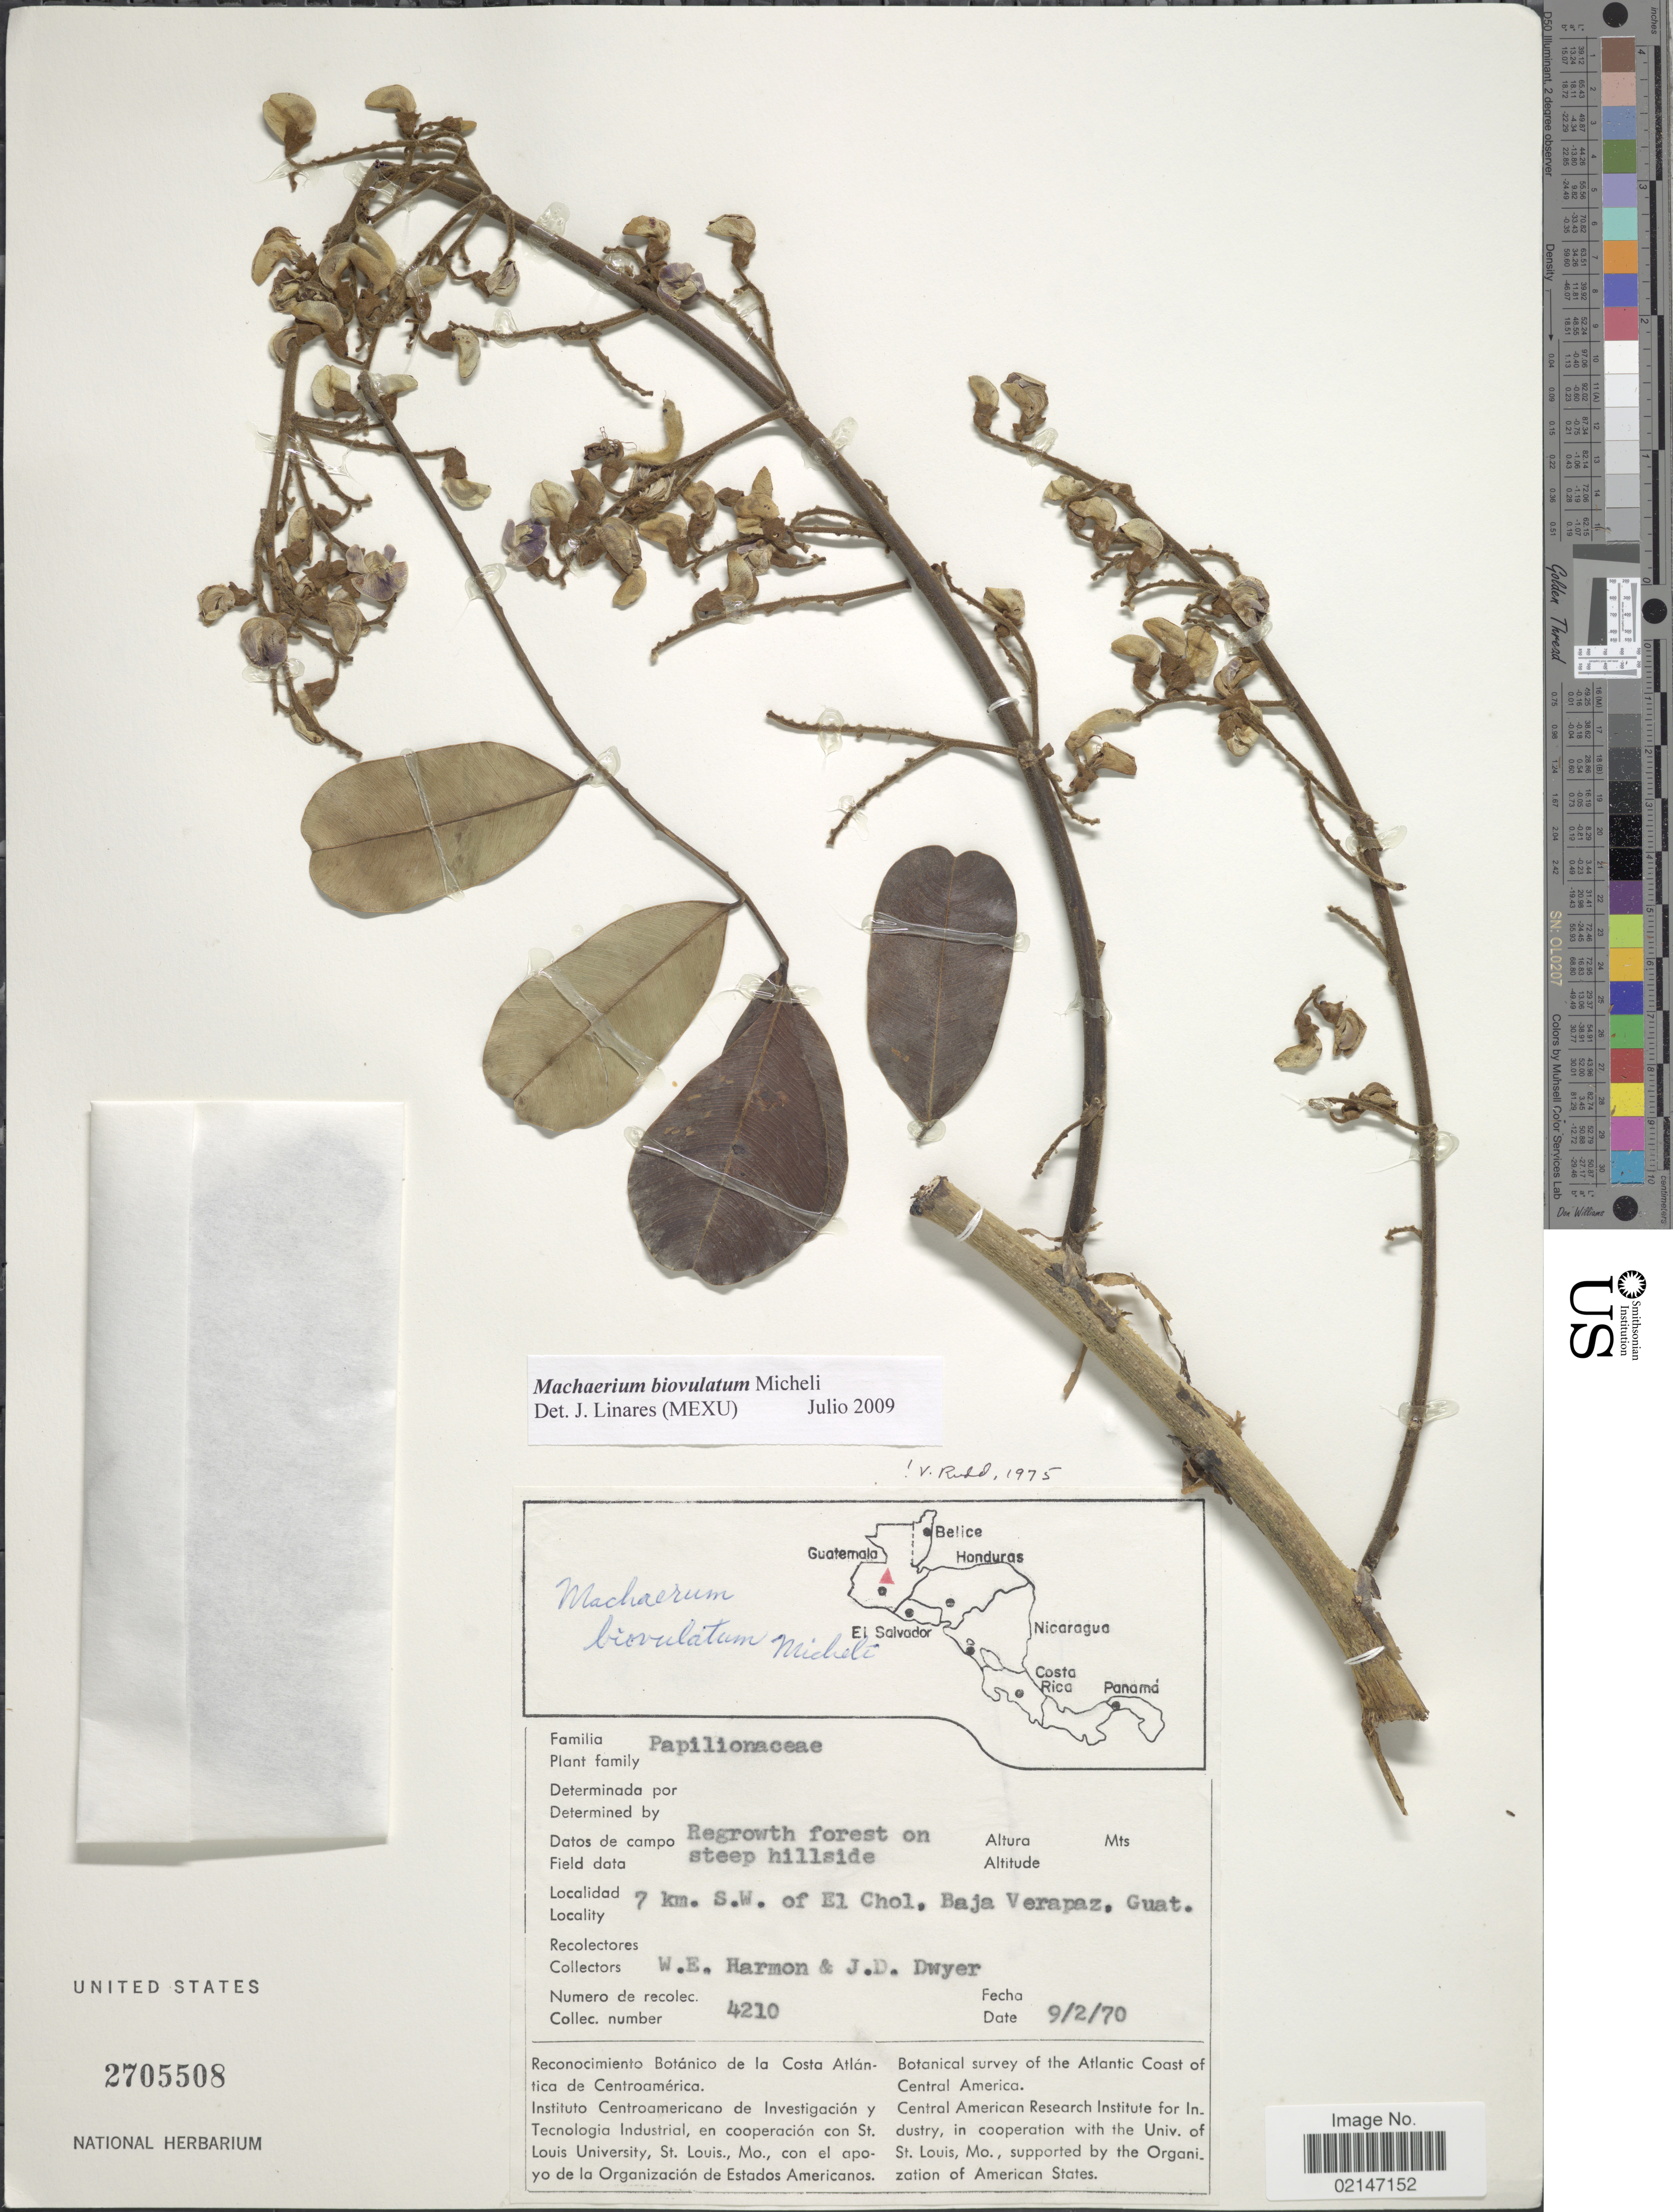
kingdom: Plantae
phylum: Tracheophyta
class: Magnoliopsida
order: Fabales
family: Fabaceae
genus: Machaerium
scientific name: Machaerium biovulatum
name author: Micheli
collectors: W. E. Harmon & J. D. Dwyer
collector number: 4210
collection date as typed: Transcribed d/m/y: 9/2/70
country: Guatemala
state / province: Baja Verapaz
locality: Regrowth forest on steep hillside, 7 km. S.W. of El Chol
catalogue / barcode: US 2705508